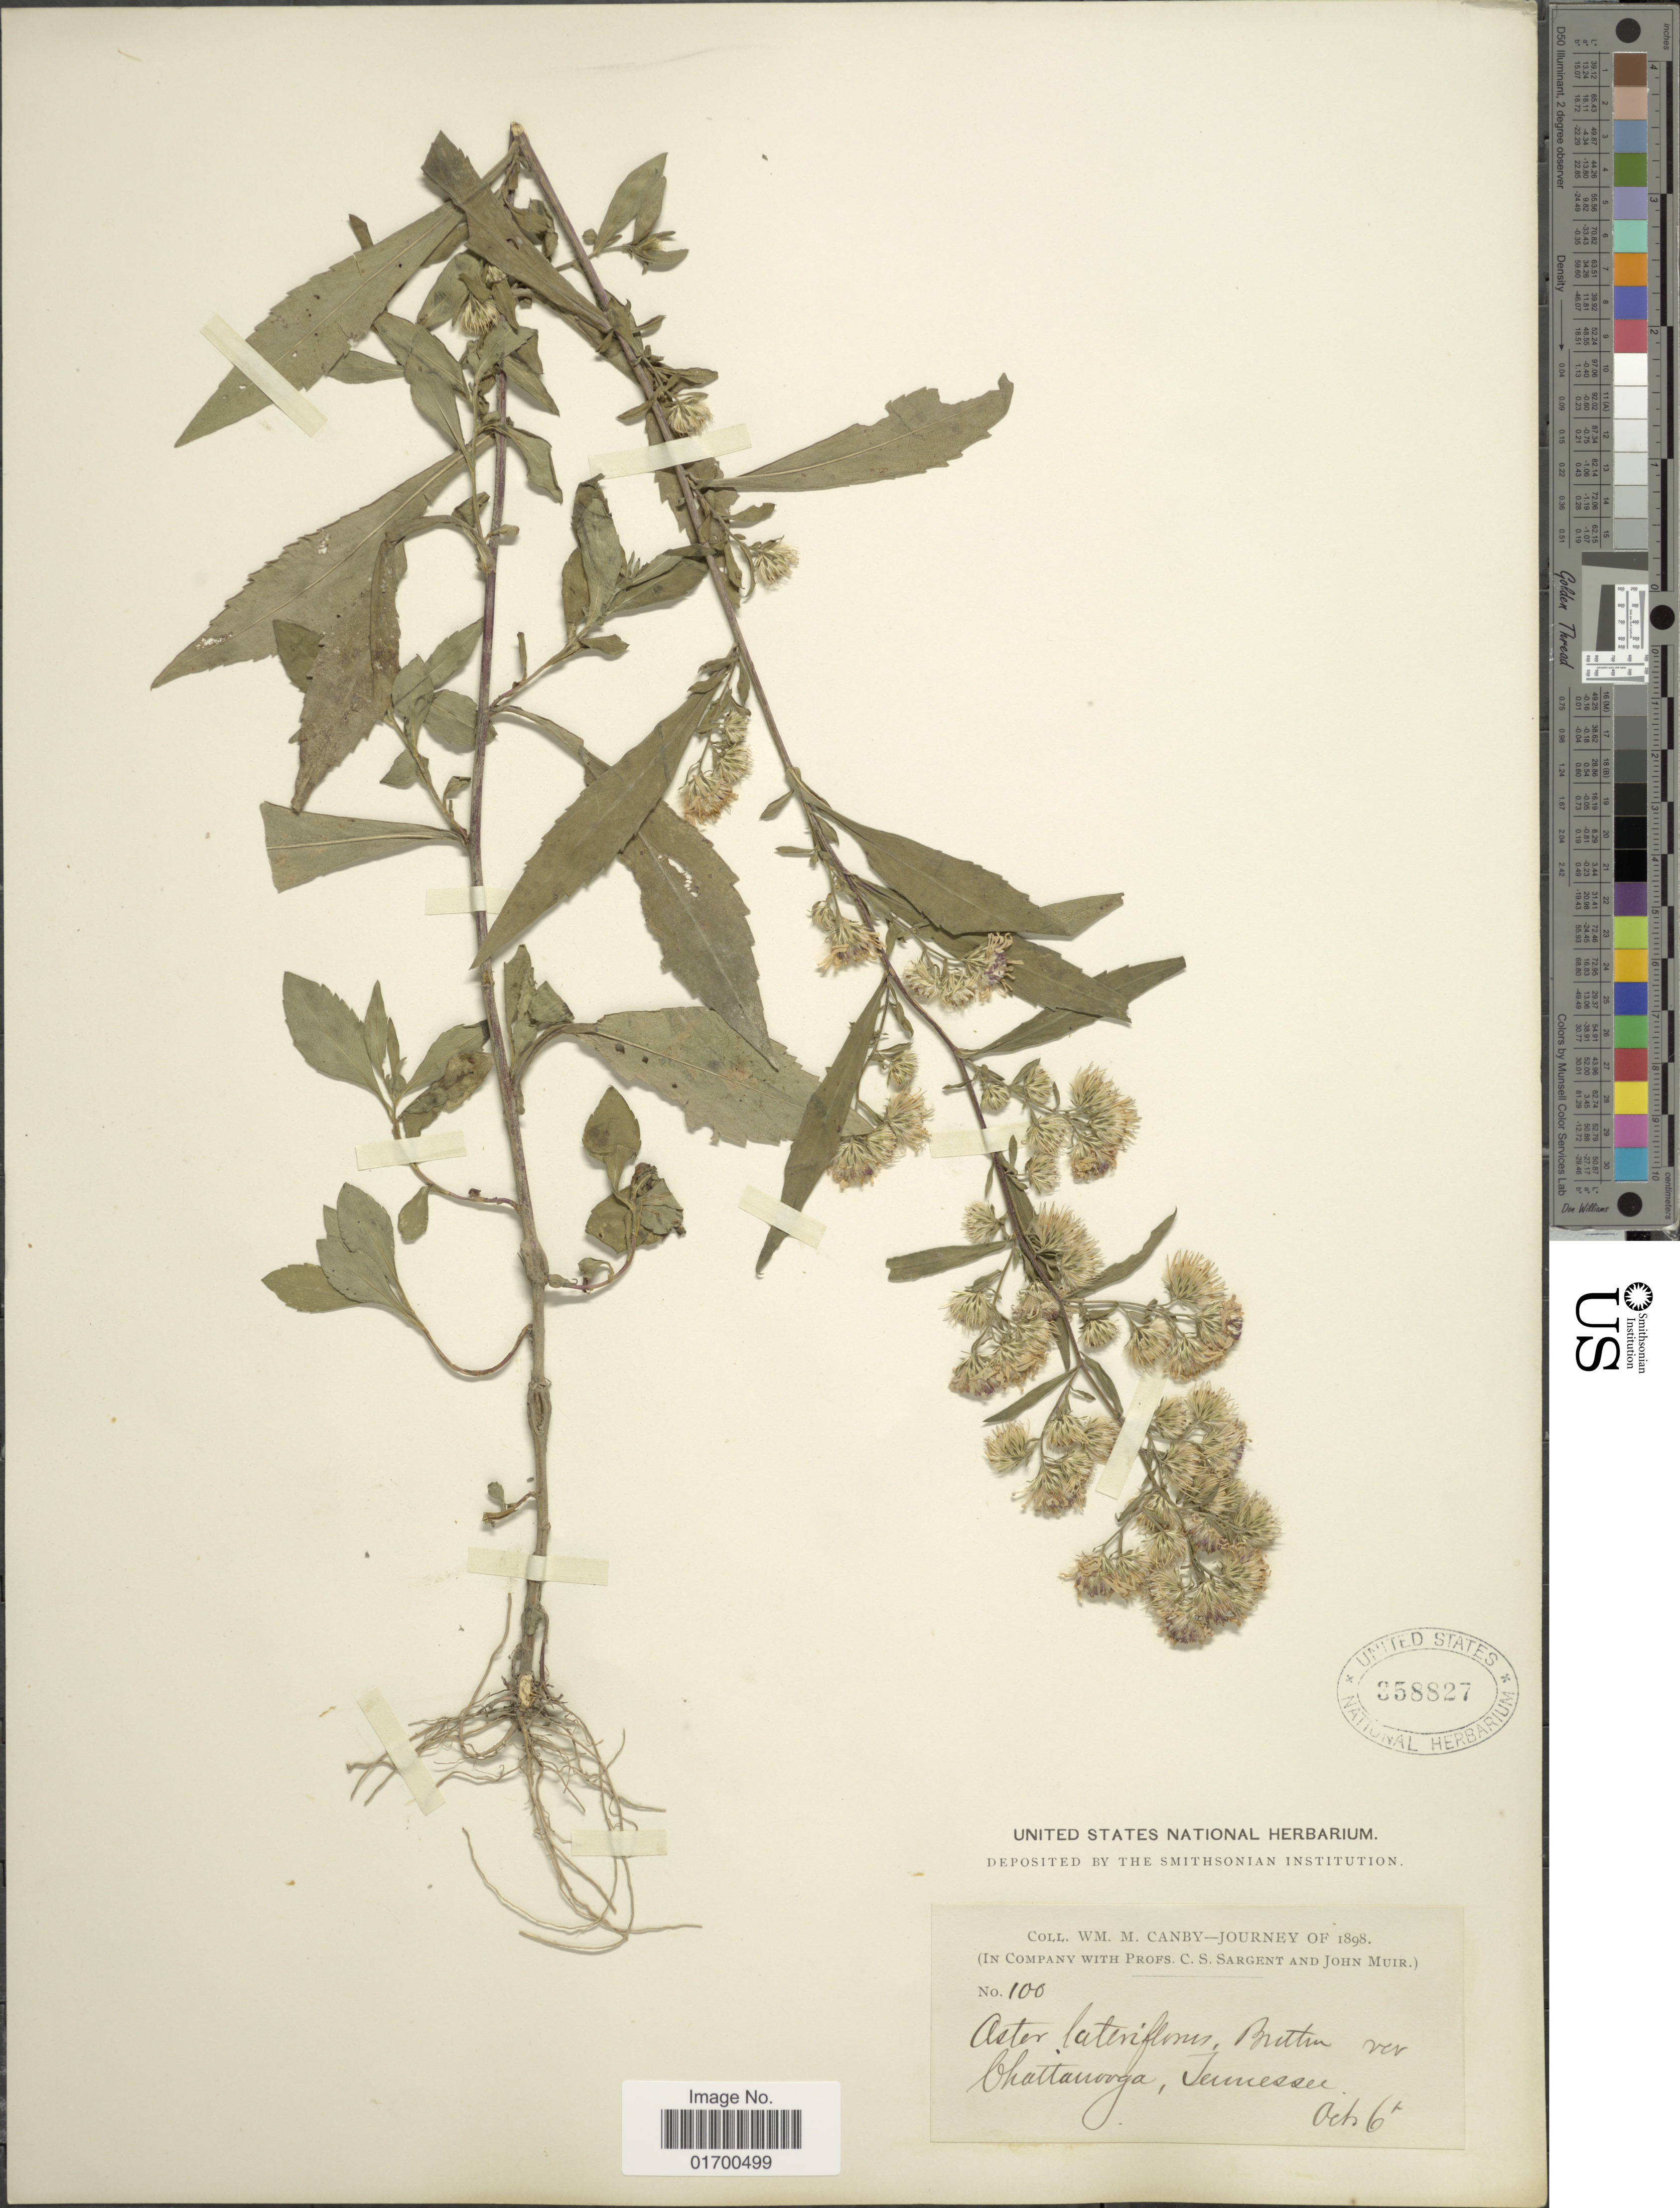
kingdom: Plantae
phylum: Tracheophyta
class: Magnoliopsida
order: Asterales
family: Asteraceae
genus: Symphyotrichum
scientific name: Symphyotrichum lateriflorum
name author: (L.) Á. Löve & D. Löve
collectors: W. M. Canby, C. S. Sargent & J. Muir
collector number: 100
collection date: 1898-10-06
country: United States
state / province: Tennessee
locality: Chattanooga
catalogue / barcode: US 358827